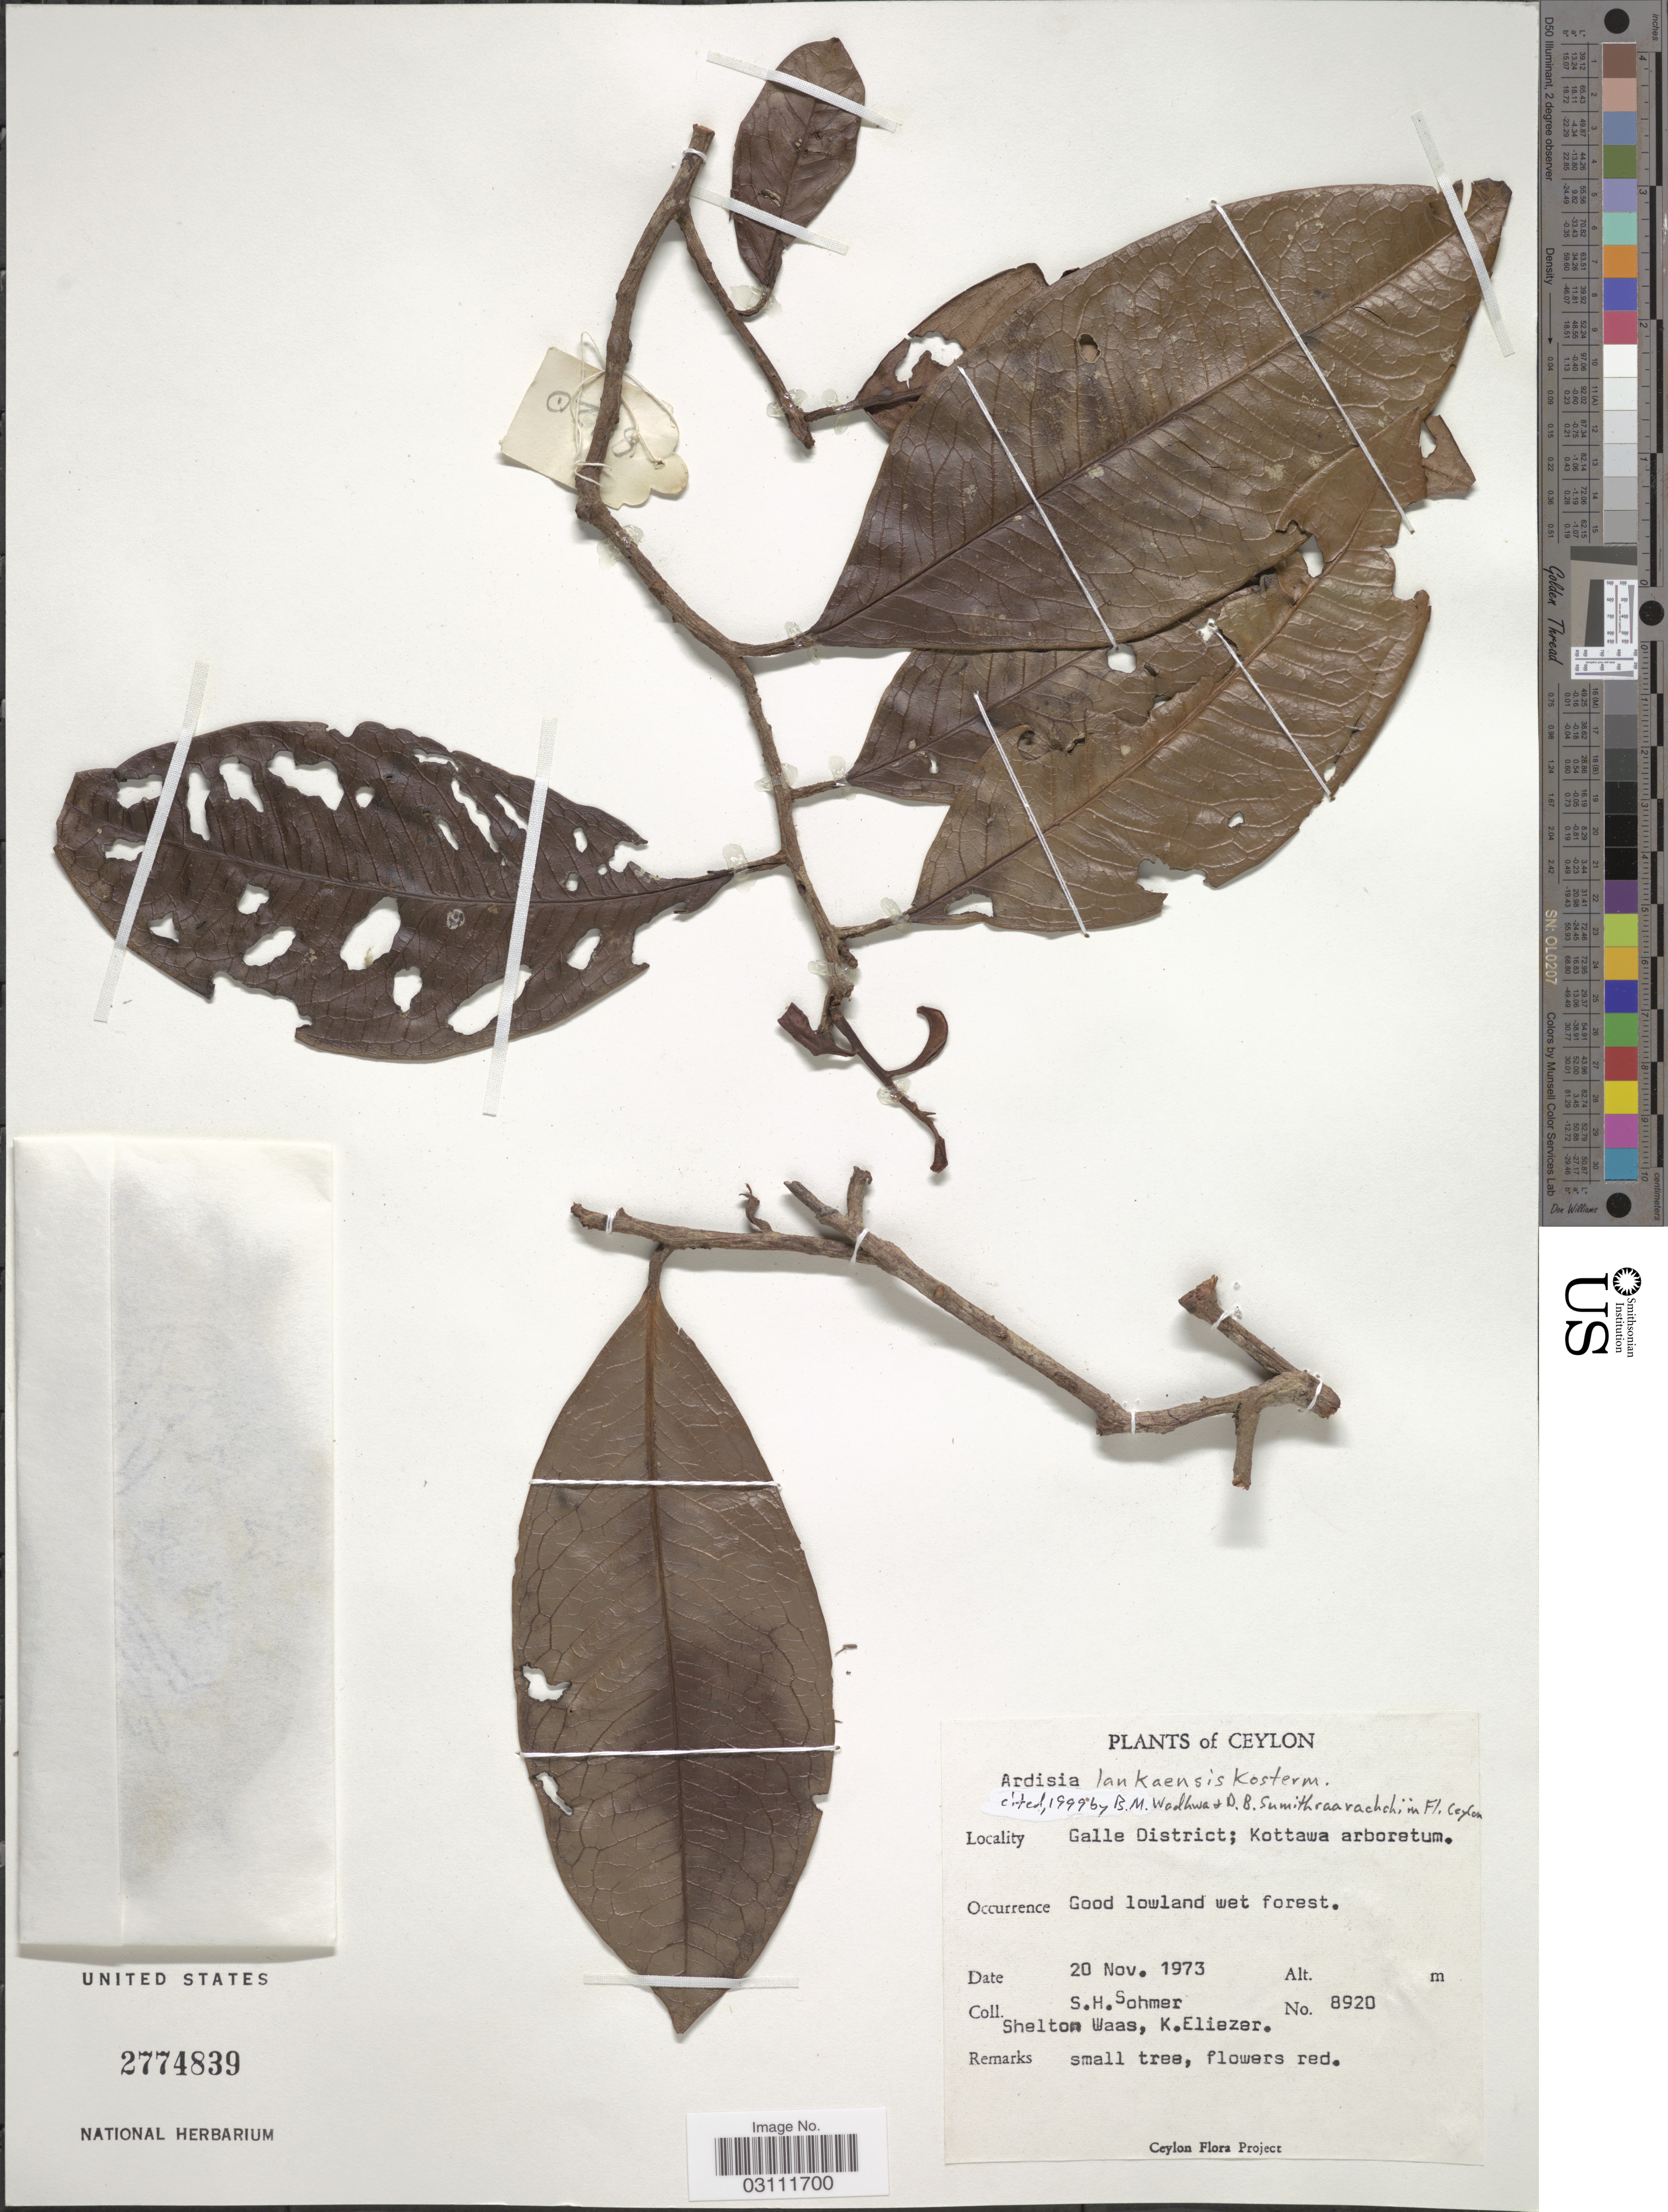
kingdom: Plantae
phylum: Tracheophyta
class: Magnoliopsida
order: Ericales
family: Primulaceae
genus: Ardisia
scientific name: Ardisia lankaensis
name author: Kosterm.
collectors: S. H. Sohmer, S. Waas & K. Eliezer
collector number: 8920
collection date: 1973-11-20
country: Sri Lanka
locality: Ceylon, Galle District; Kottawa arboretum.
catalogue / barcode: US 2774839